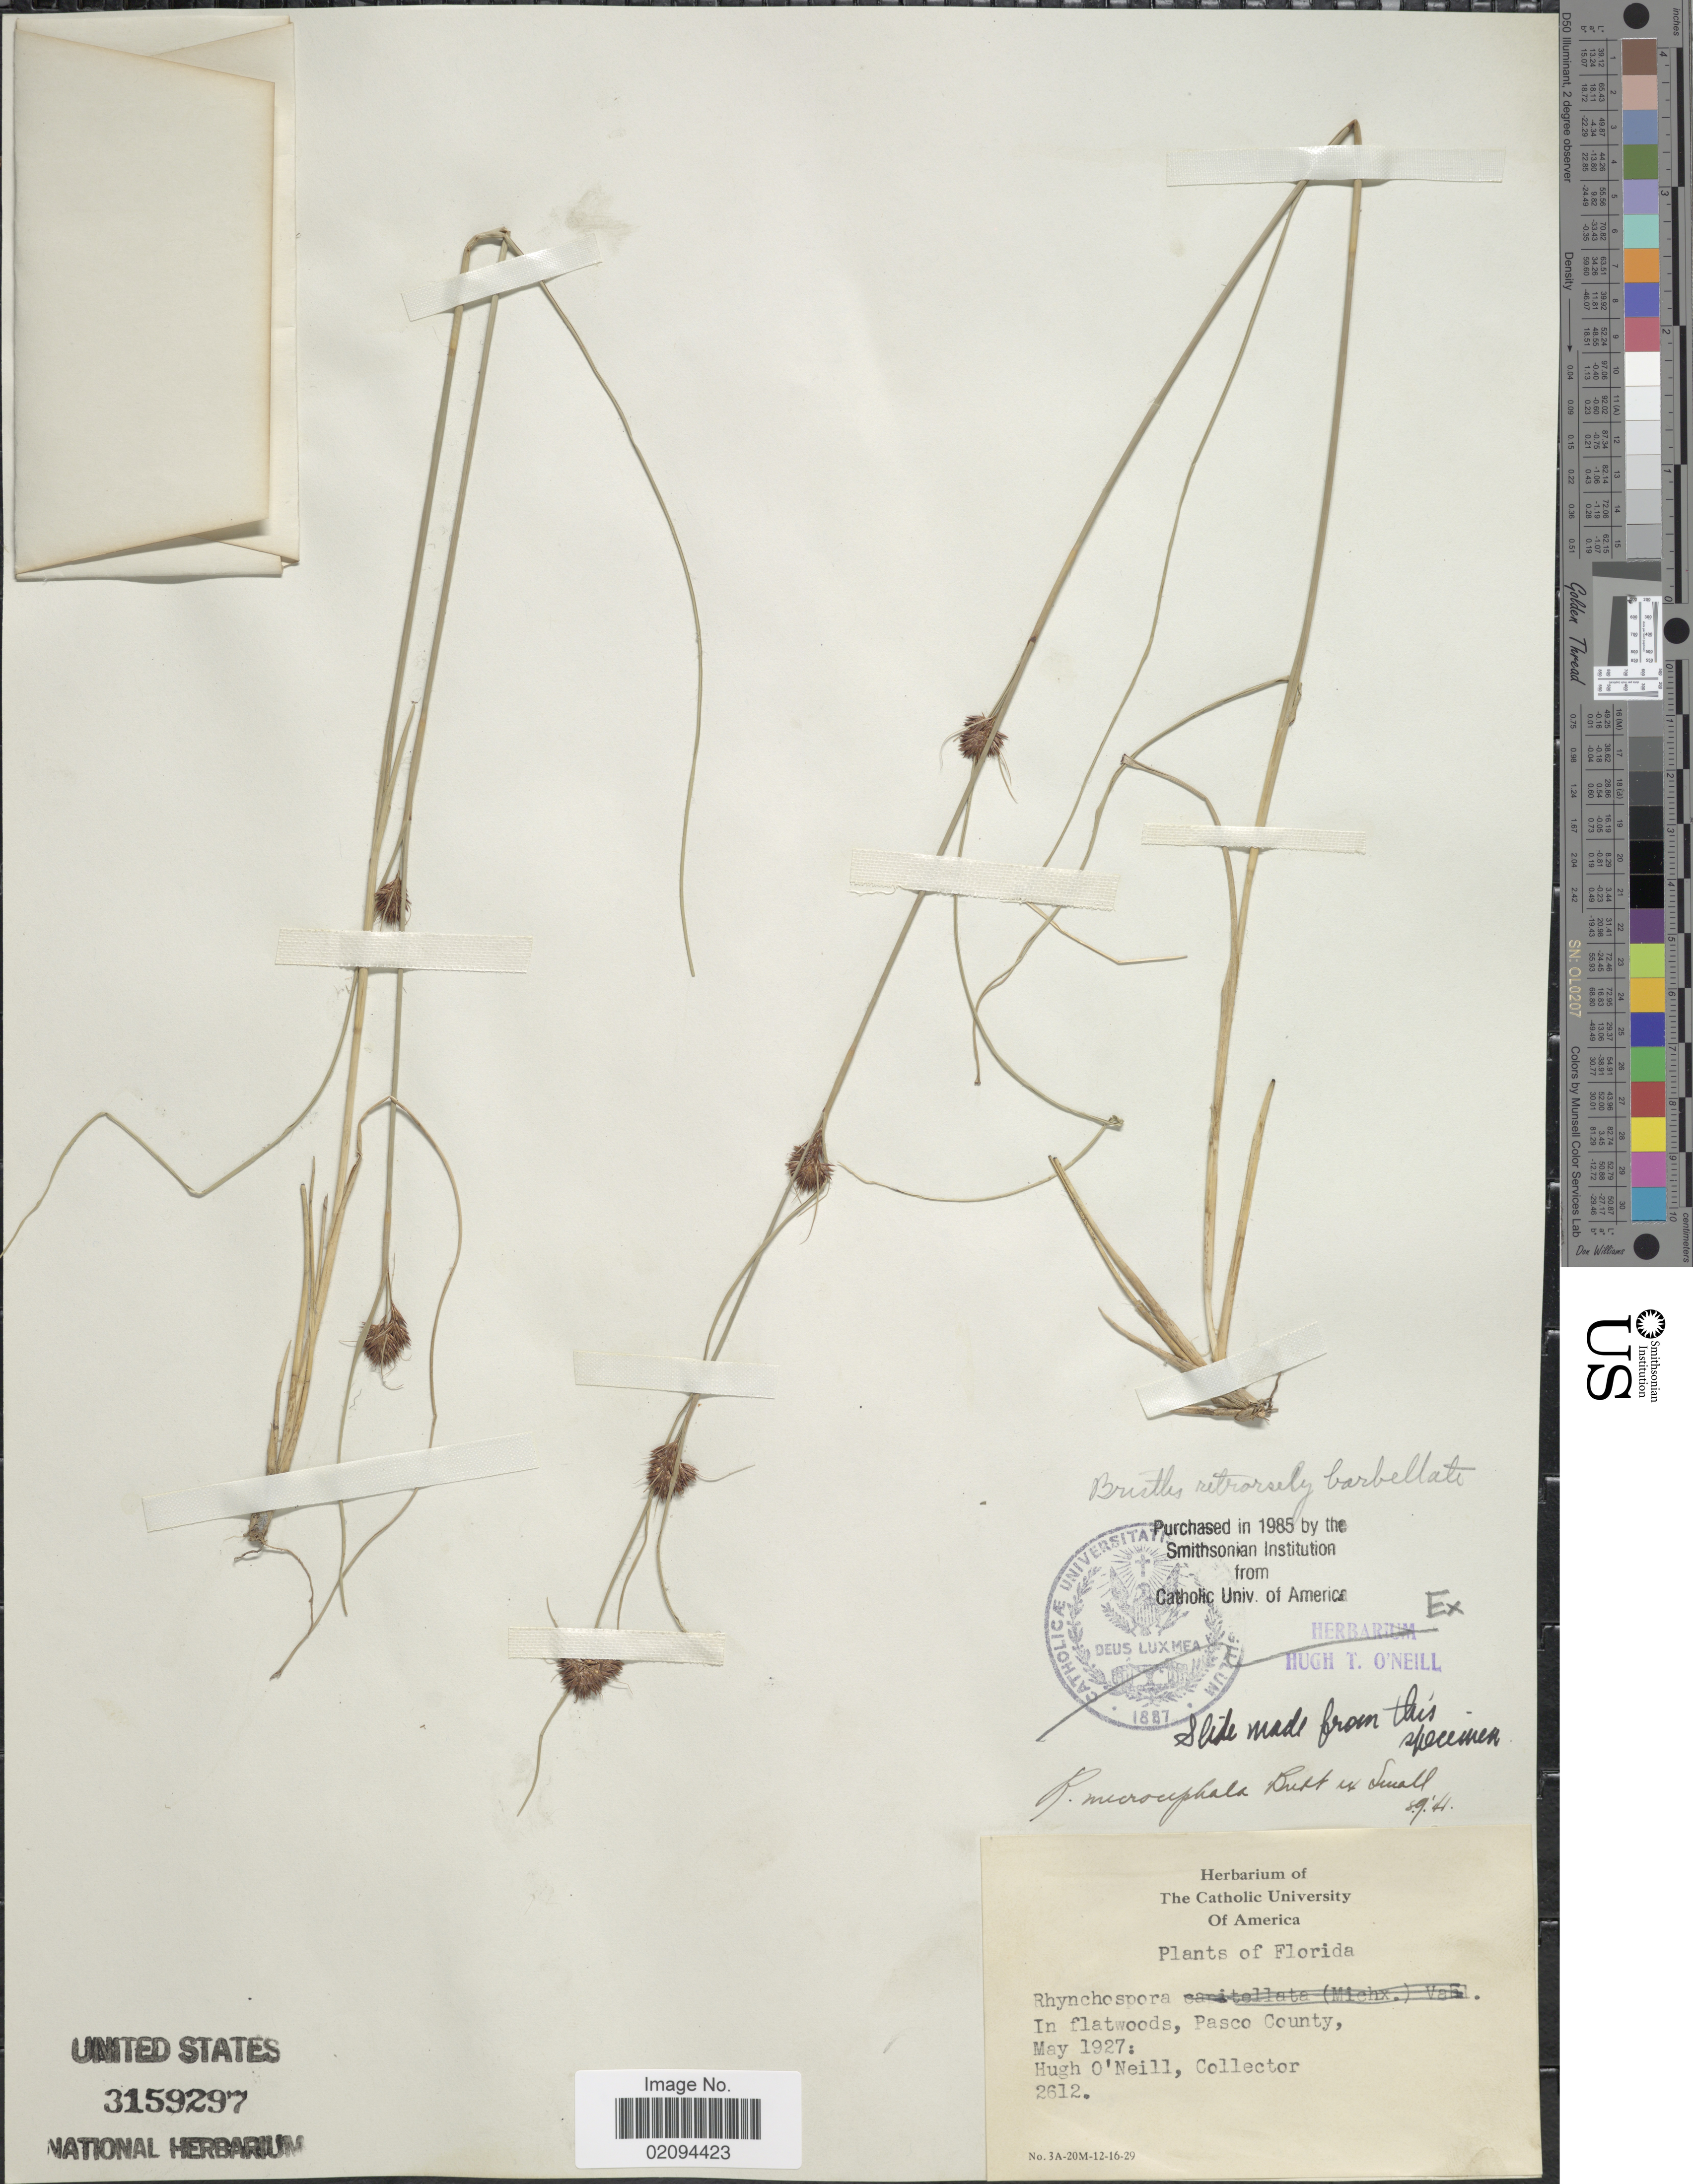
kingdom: Plantae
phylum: Tracheophyta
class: Liliopsida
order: Poales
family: Cyperaceae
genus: Rhynchospora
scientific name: Rhynchospora microcephala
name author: (Britton) Britton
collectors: H. O'Neill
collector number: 2612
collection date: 1927-05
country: United States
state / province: Florida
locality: In flatwoods, Pasco County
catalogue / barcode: US 3159297